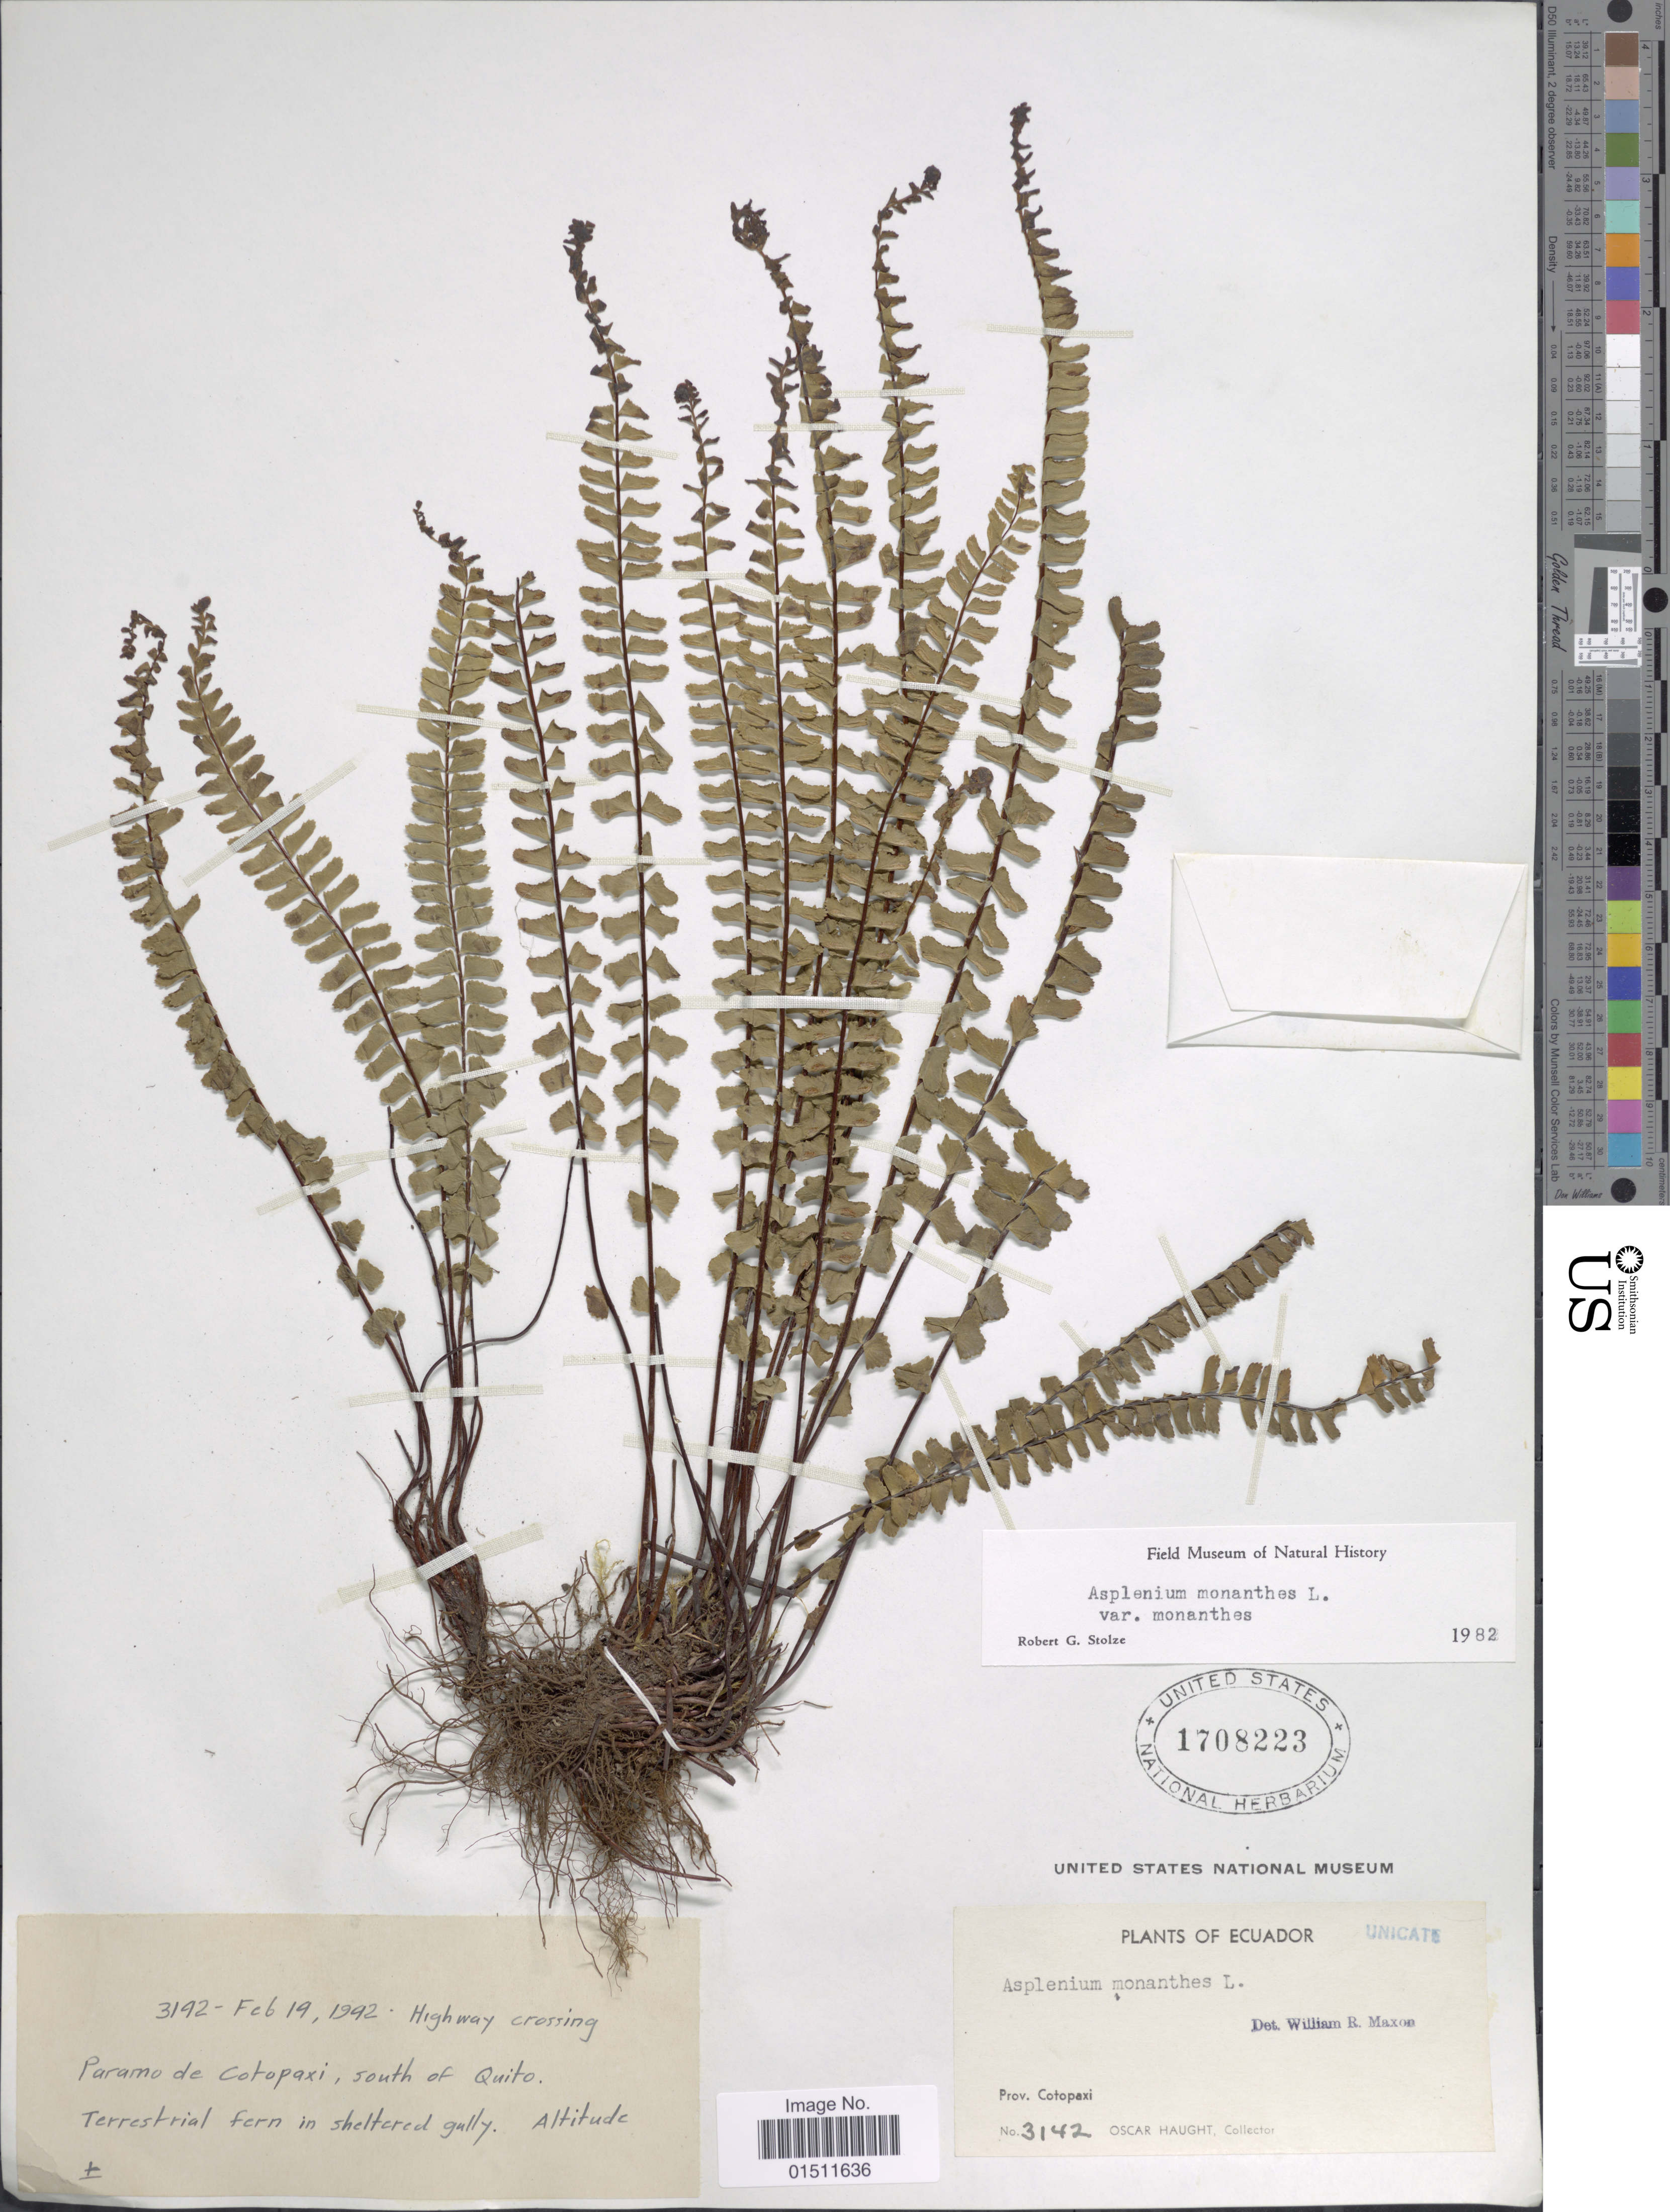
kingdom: Plantae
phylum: Tracheophyta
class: Polypodiopsida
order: Polypodiales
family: Aspleniaceae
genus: Asplenium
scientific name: Asplenium monanthes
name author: L.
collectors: O. L. Haught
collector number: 3142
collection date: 1942-02-14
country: Ecuador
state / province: Cotopaxi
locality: Prov. Cotopaxi, highway crossing Paramo de Cotopaxi, south of Quito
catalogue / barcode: US 1708223